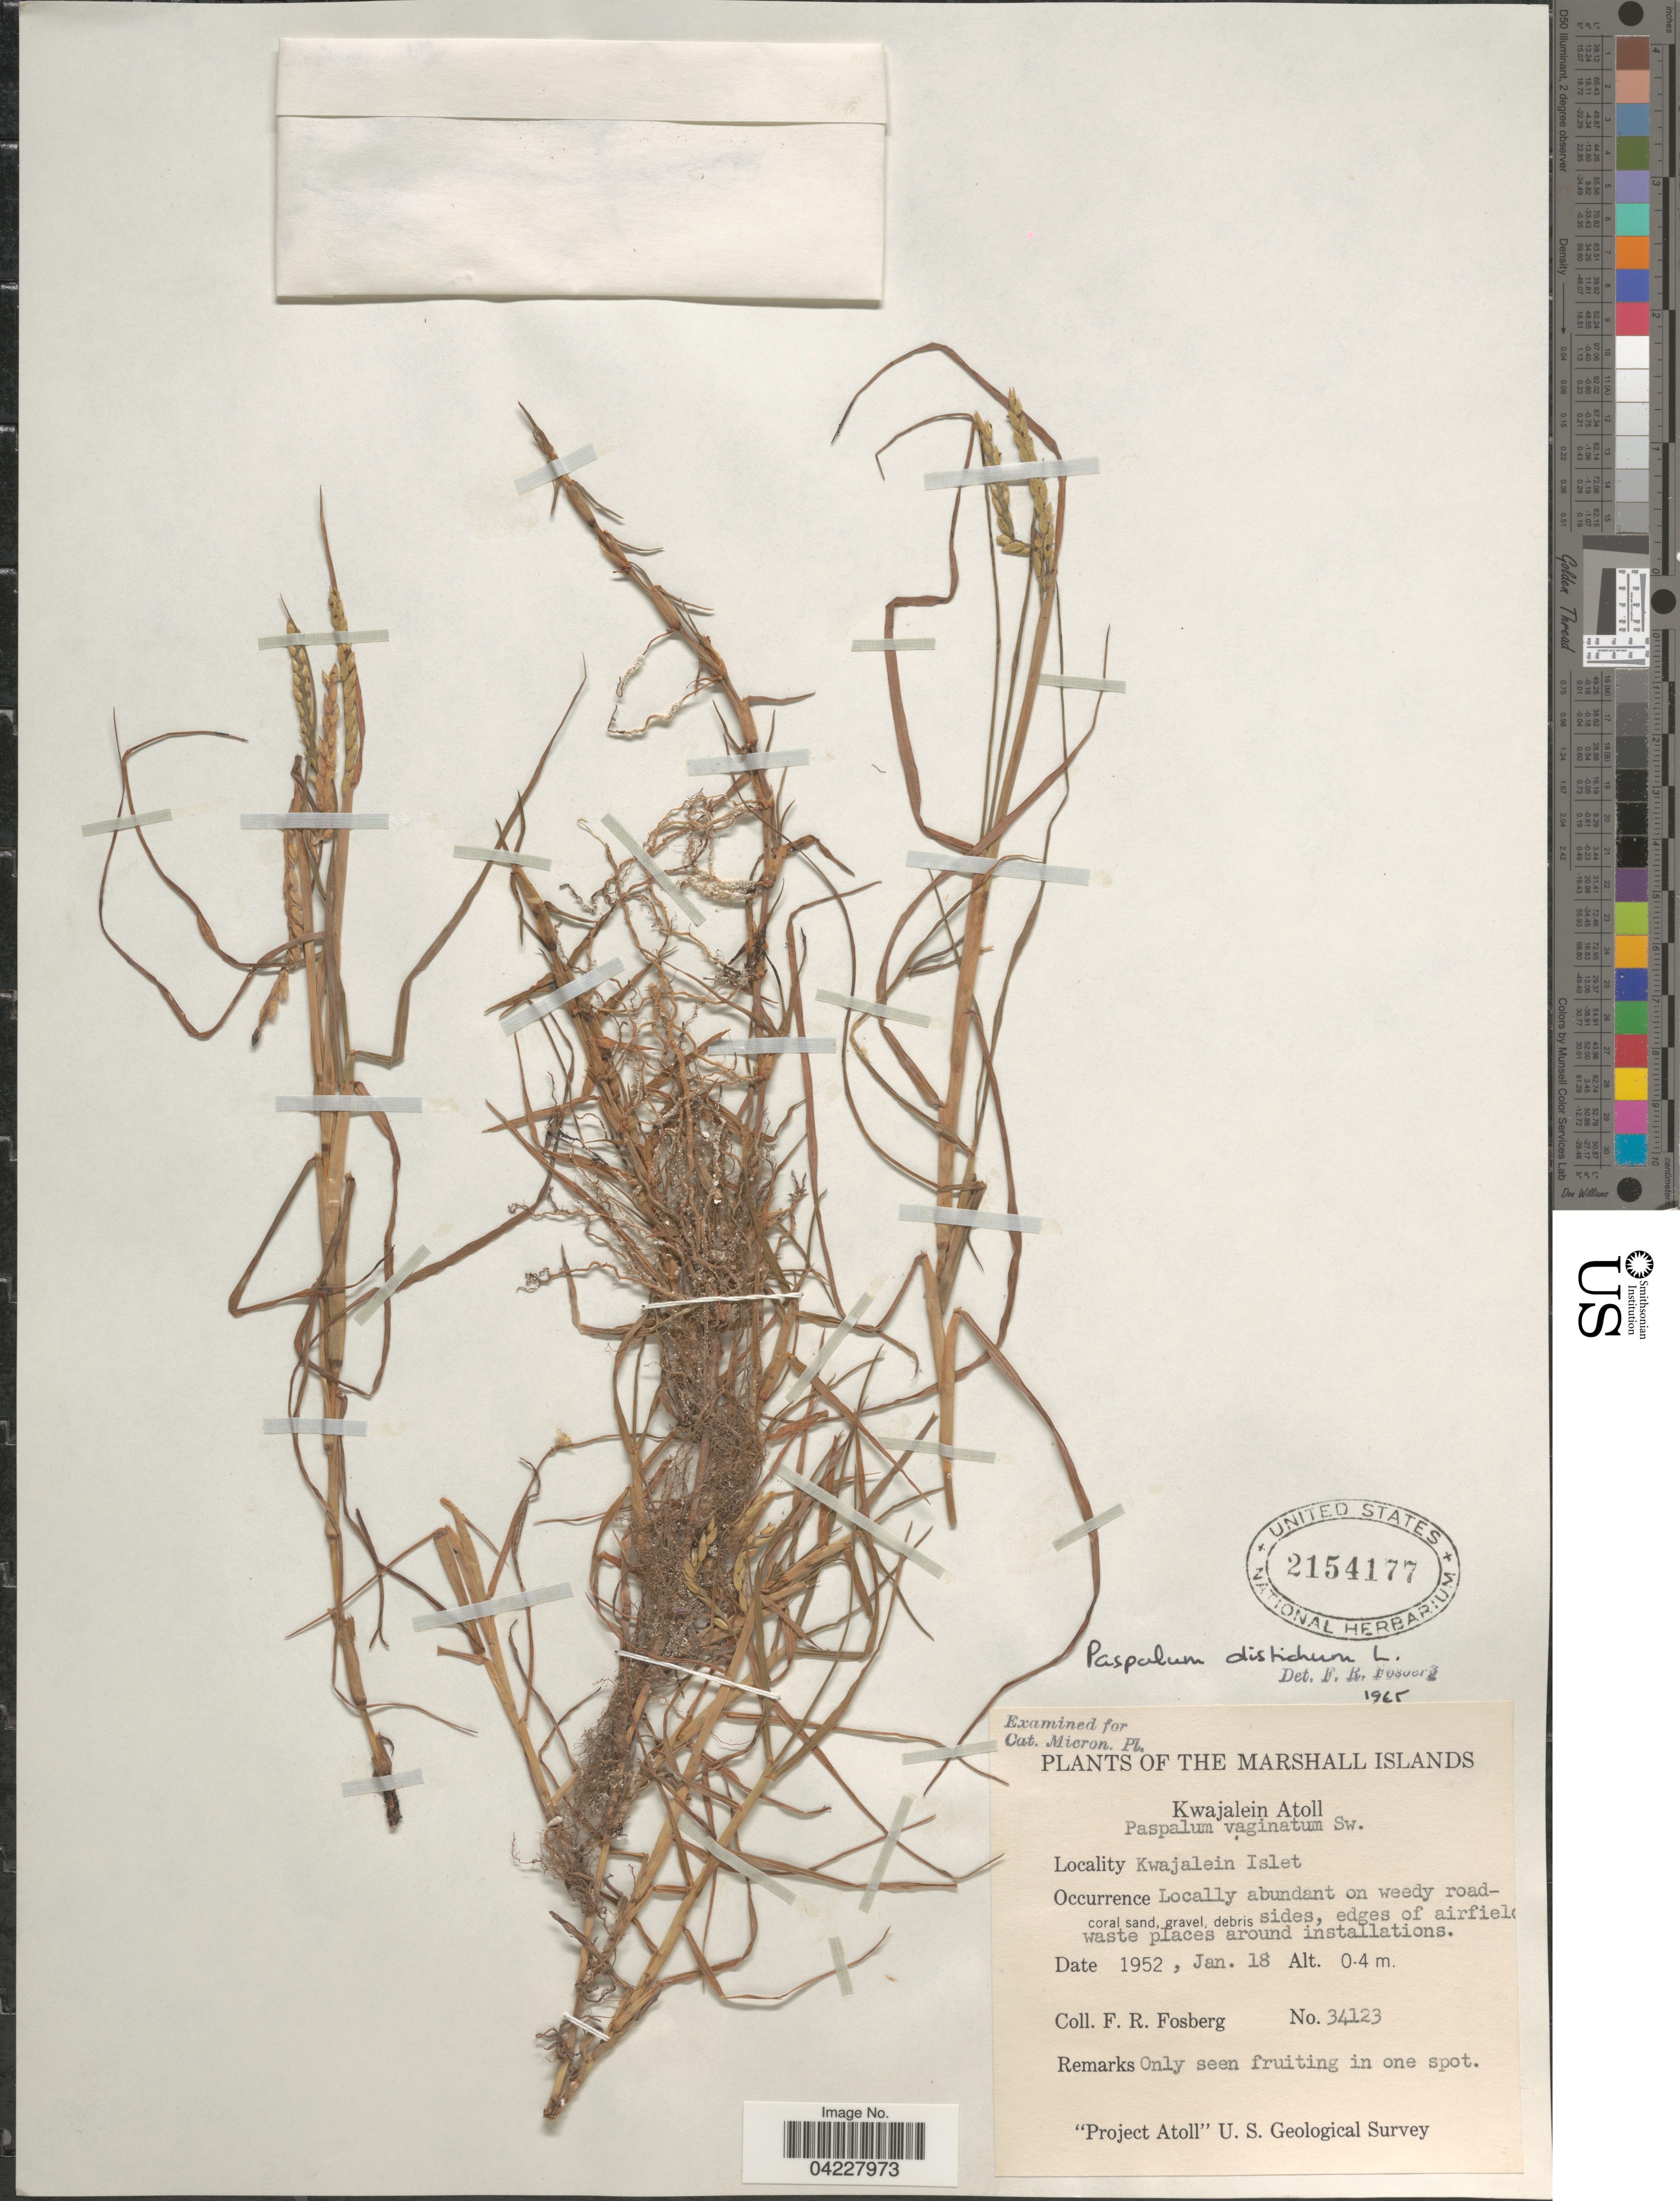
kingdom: Plantae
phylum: Tracheophyta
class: Liliopsida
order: Poales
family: Poaceae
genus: Paspalum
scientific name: Paspalum distichum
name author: L.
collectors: F. R. Fosberg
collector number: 34123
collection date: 1952-01-18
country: Marshall Islands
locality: Kwajalein Atoll. Kwajalein Islet. U. S. Geological Survey.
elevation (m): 0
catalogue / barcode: US 2154177